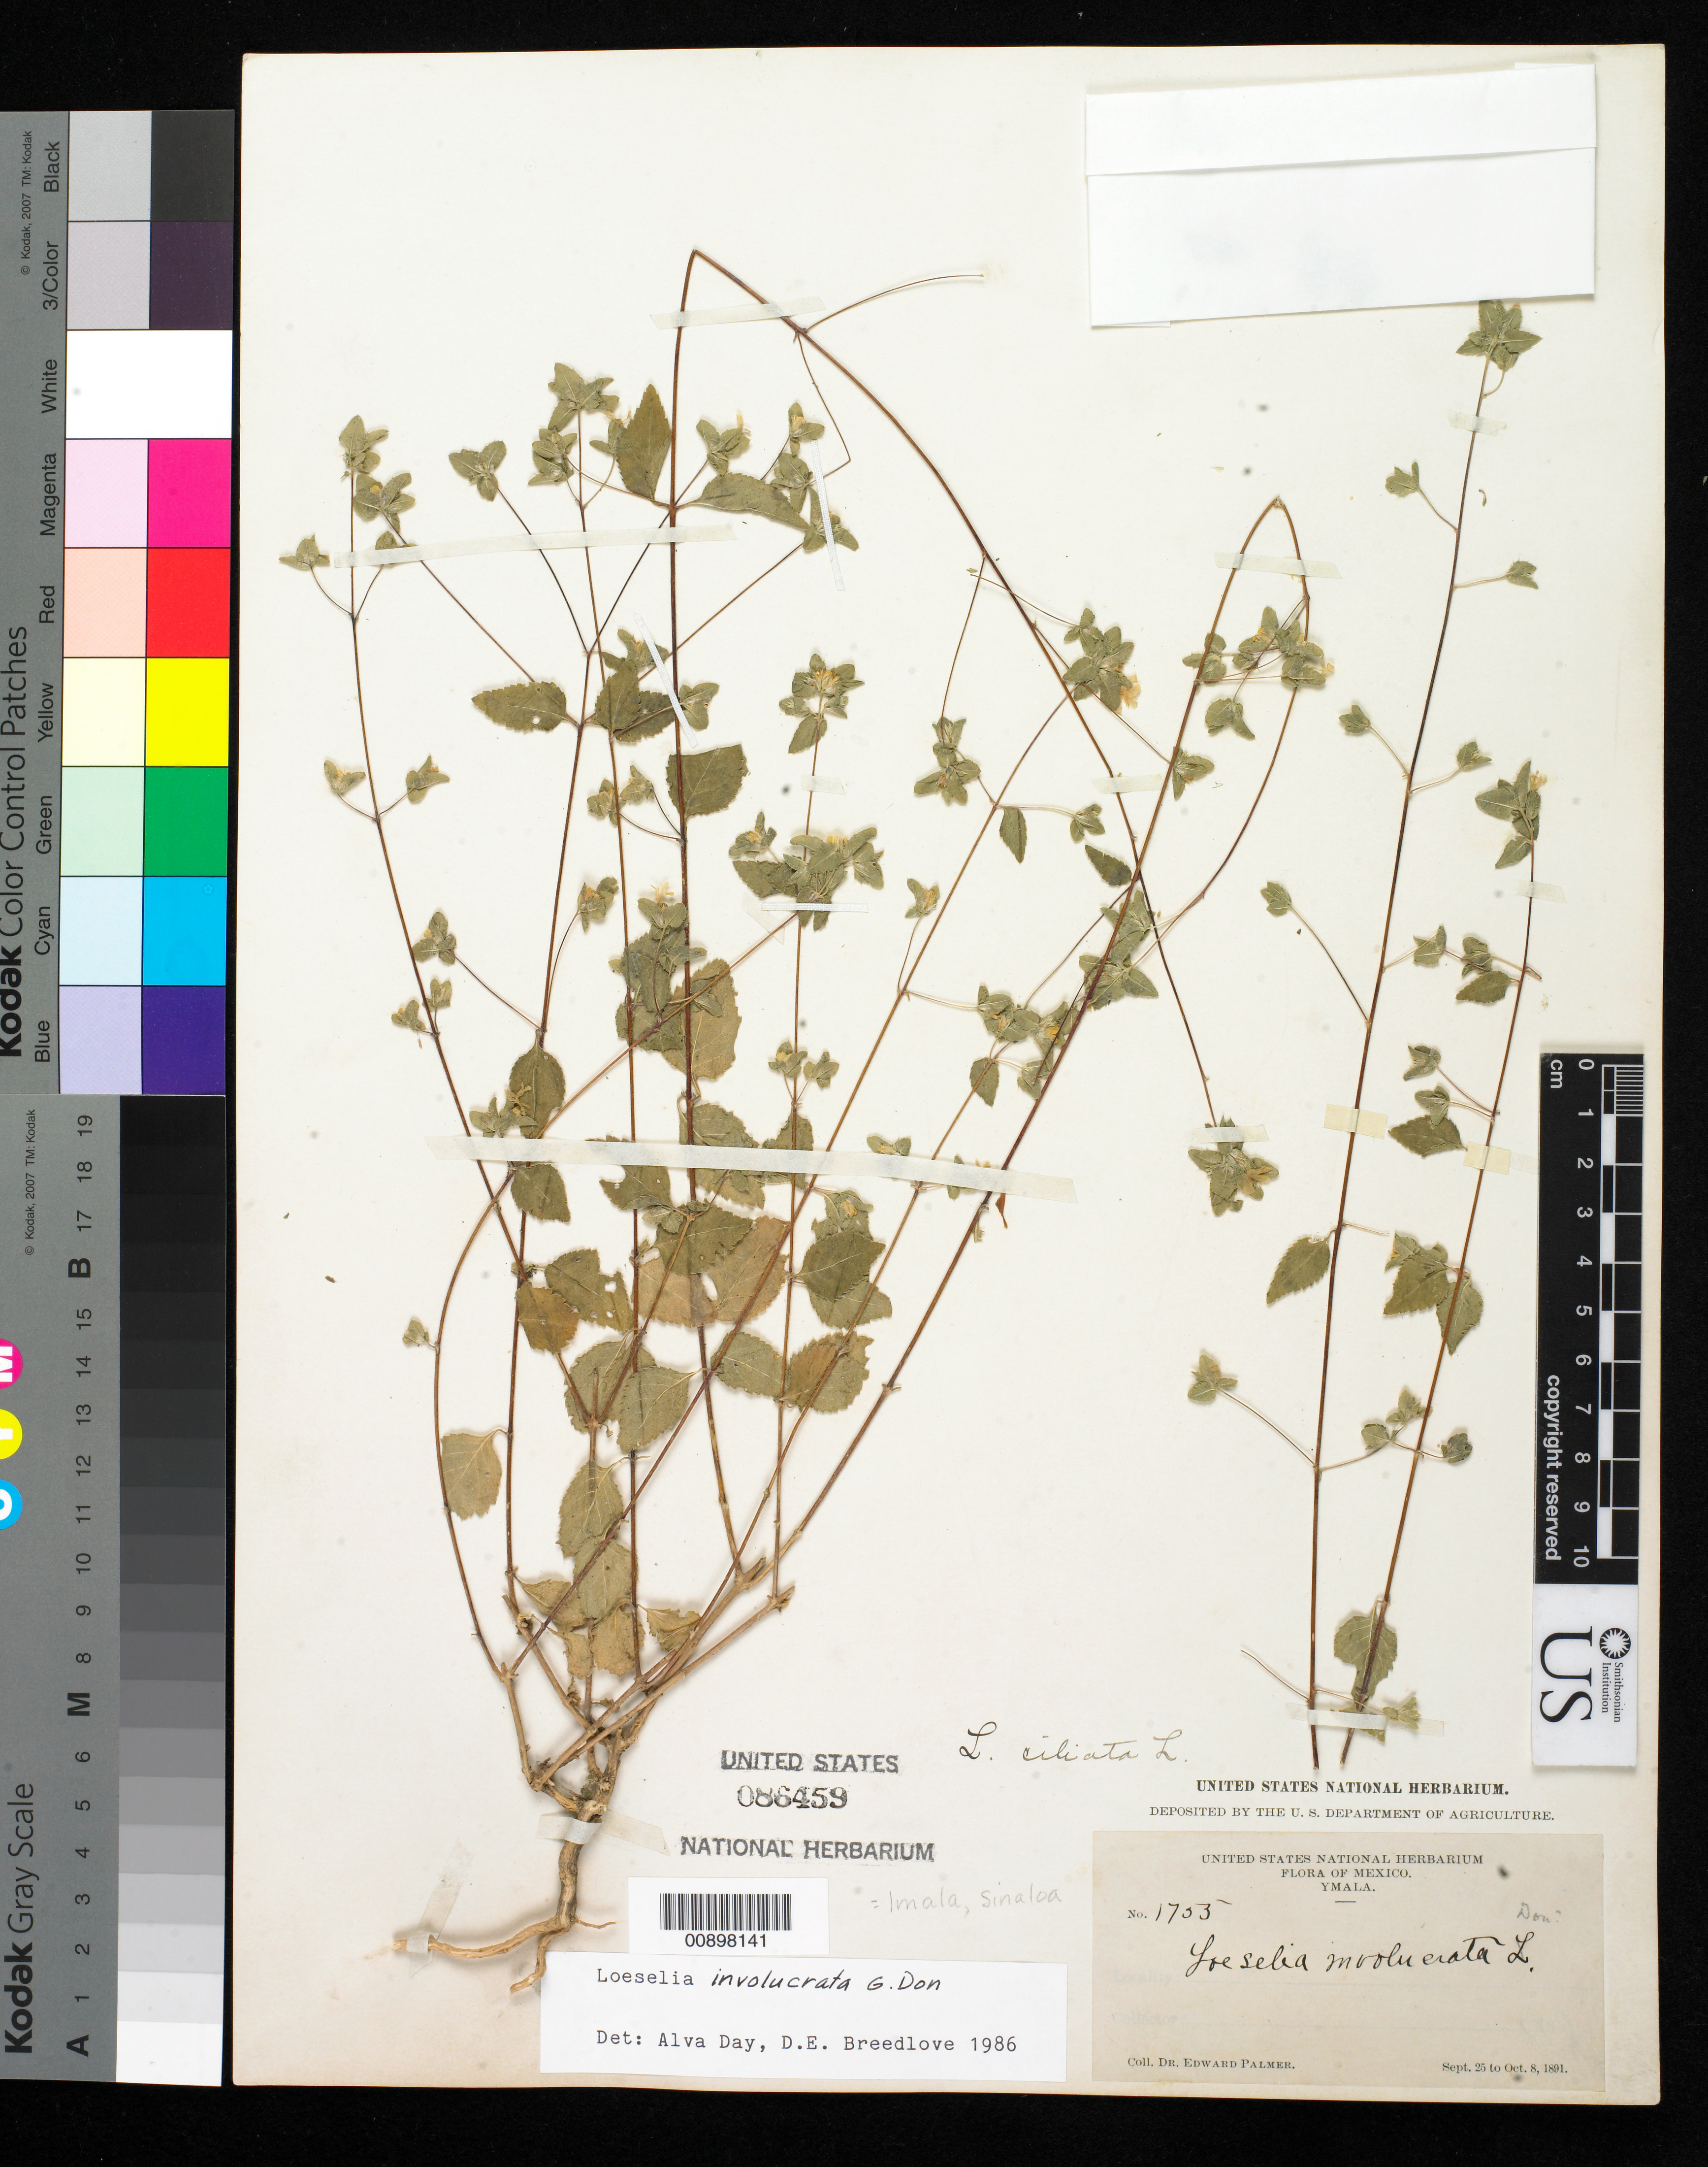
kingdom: Plantae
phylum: Tracheophyta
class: Magnoliopsida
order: Ericales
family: Polemoniaceae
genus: Loeselia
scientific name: Loeselia involucrata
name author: G. Don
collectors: E. Palmer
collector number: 1755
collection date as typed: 25 Sep 1891 to 08 Oct 1891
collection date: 1891-09-25/1891-10-08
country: Mexico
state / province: Sinaloa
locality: Ymala, Sinaloa.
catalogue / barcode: US 86459